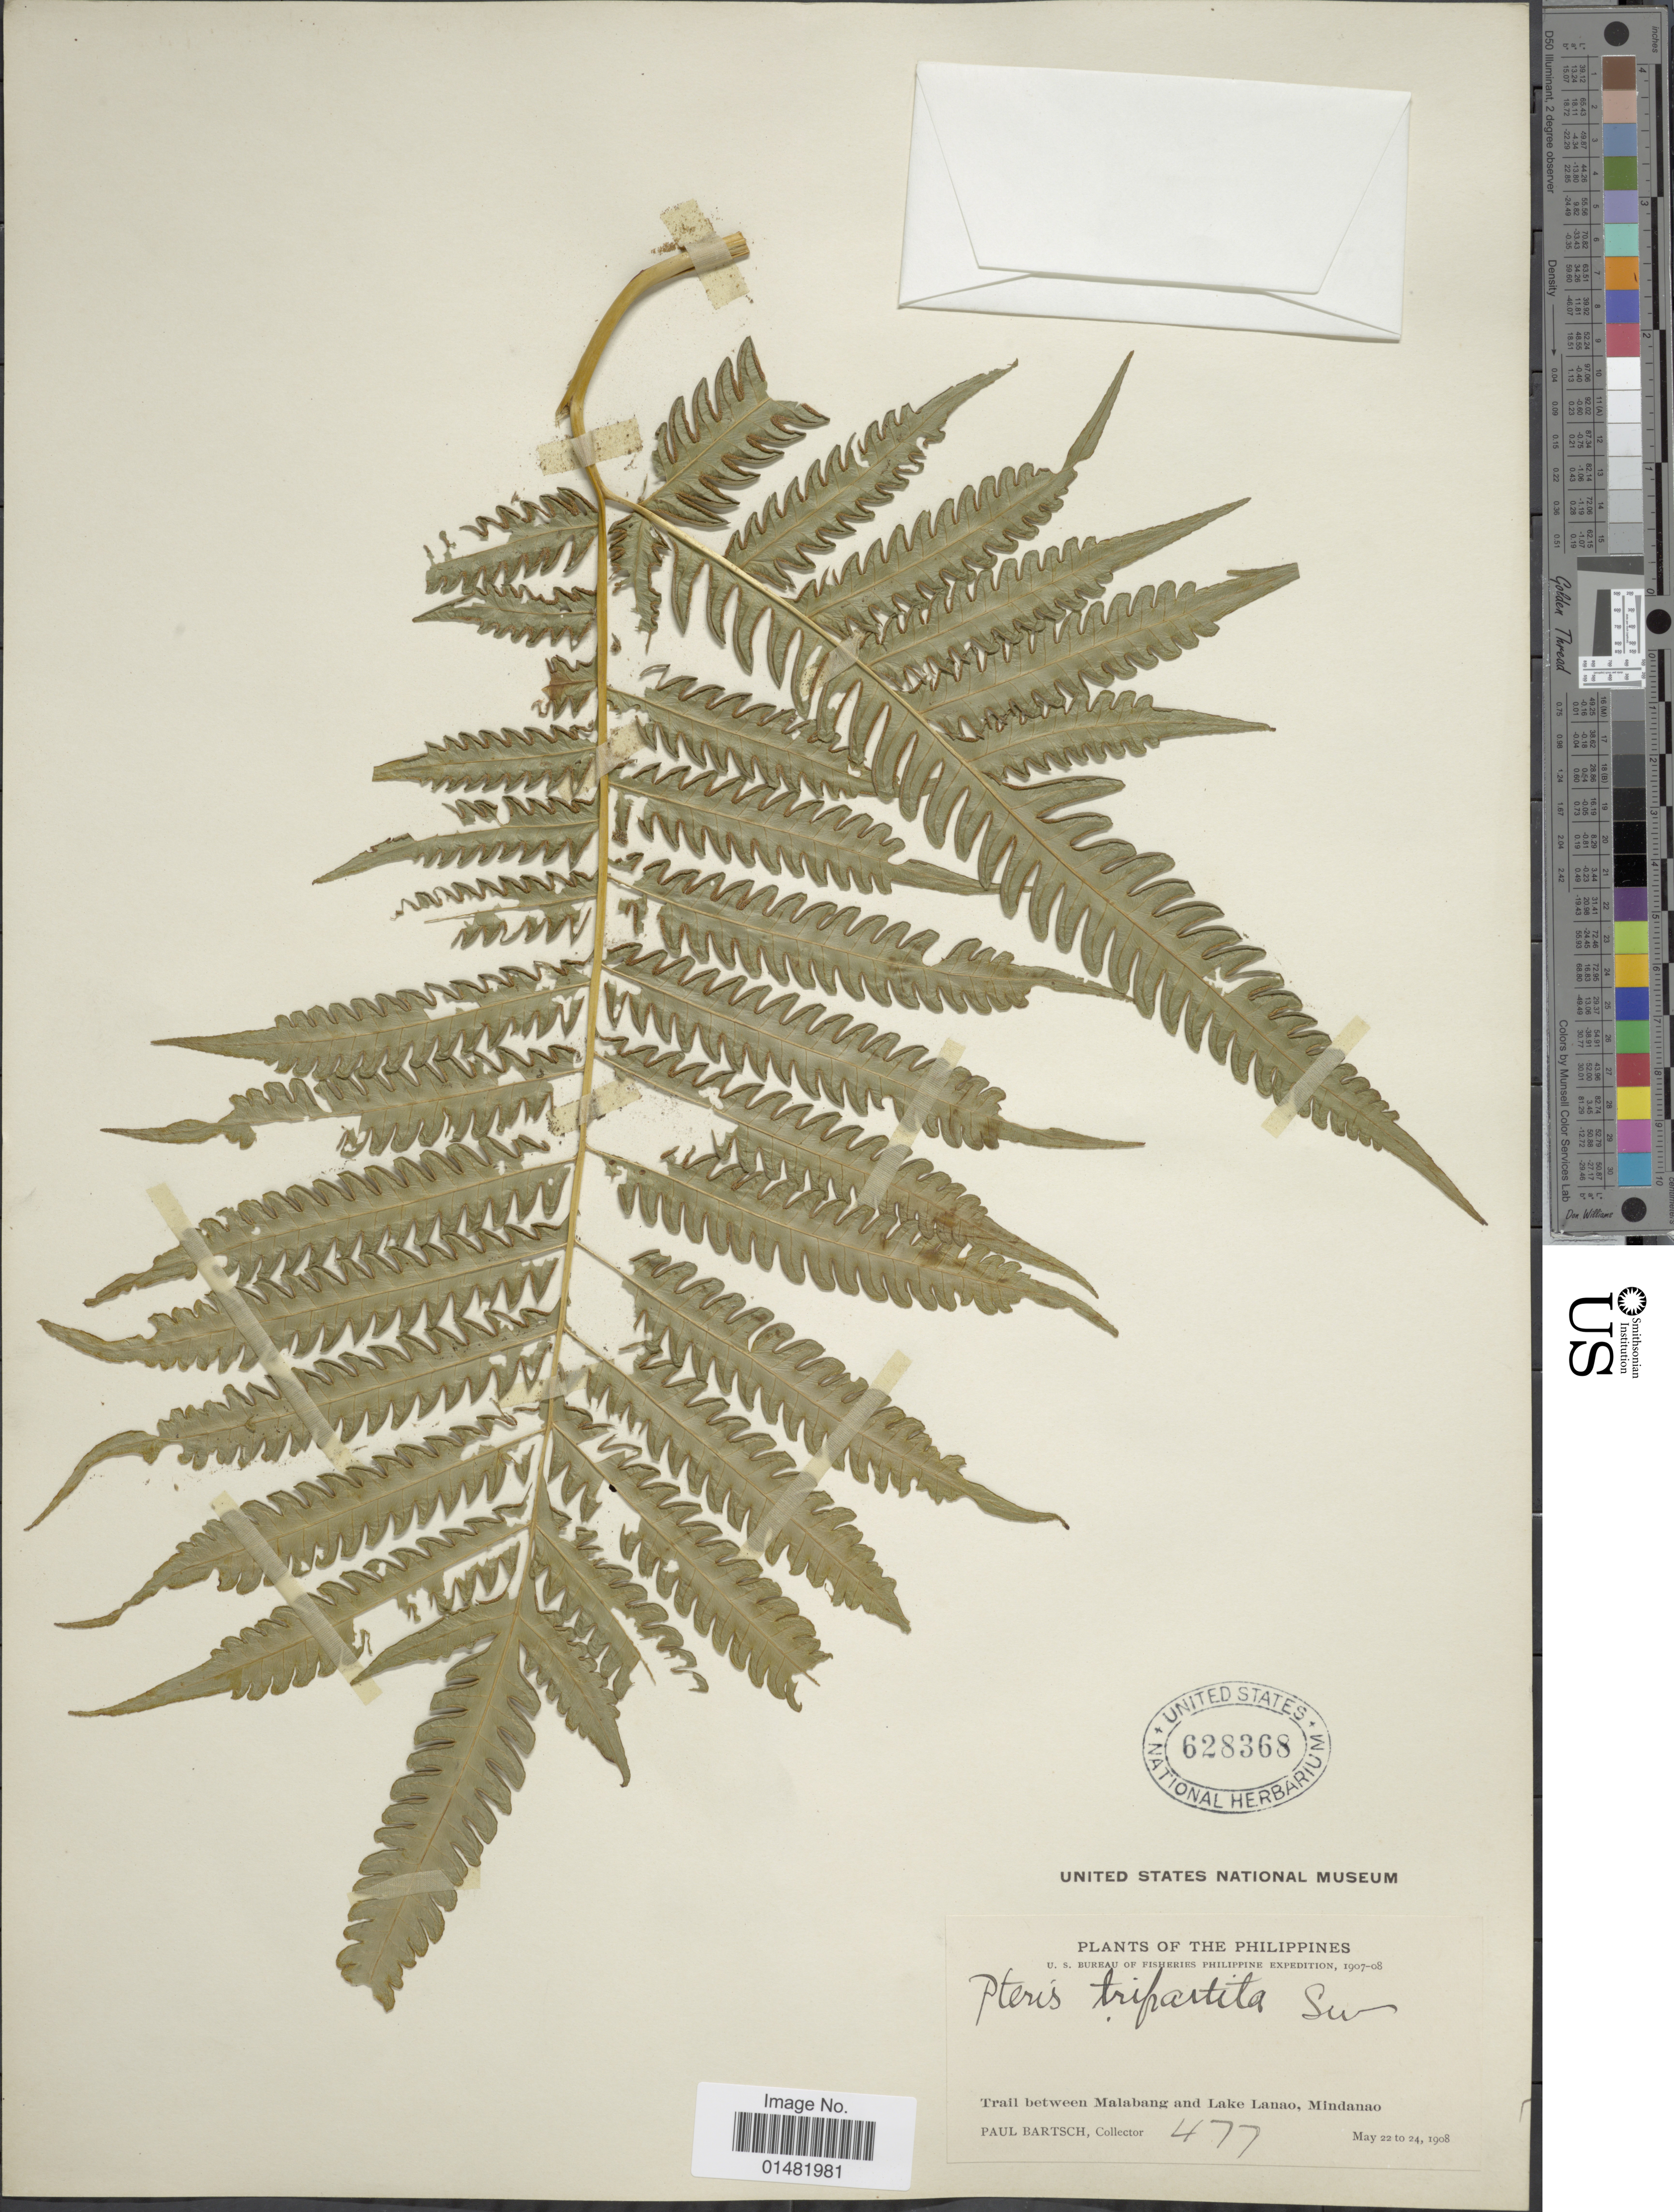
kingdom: Plantae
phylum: Tracheophyta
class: Polypodiopsida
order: Polypodiales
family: Pteridaceae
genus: Pteris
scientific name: Pteris tripartita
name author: Sw.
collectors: P. Bartsch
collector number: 477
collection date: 1908-05-22/1908-05-24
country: Philippines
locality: Trail between Malabang and Lake Lanao, Mindanao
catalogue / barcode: US 628368